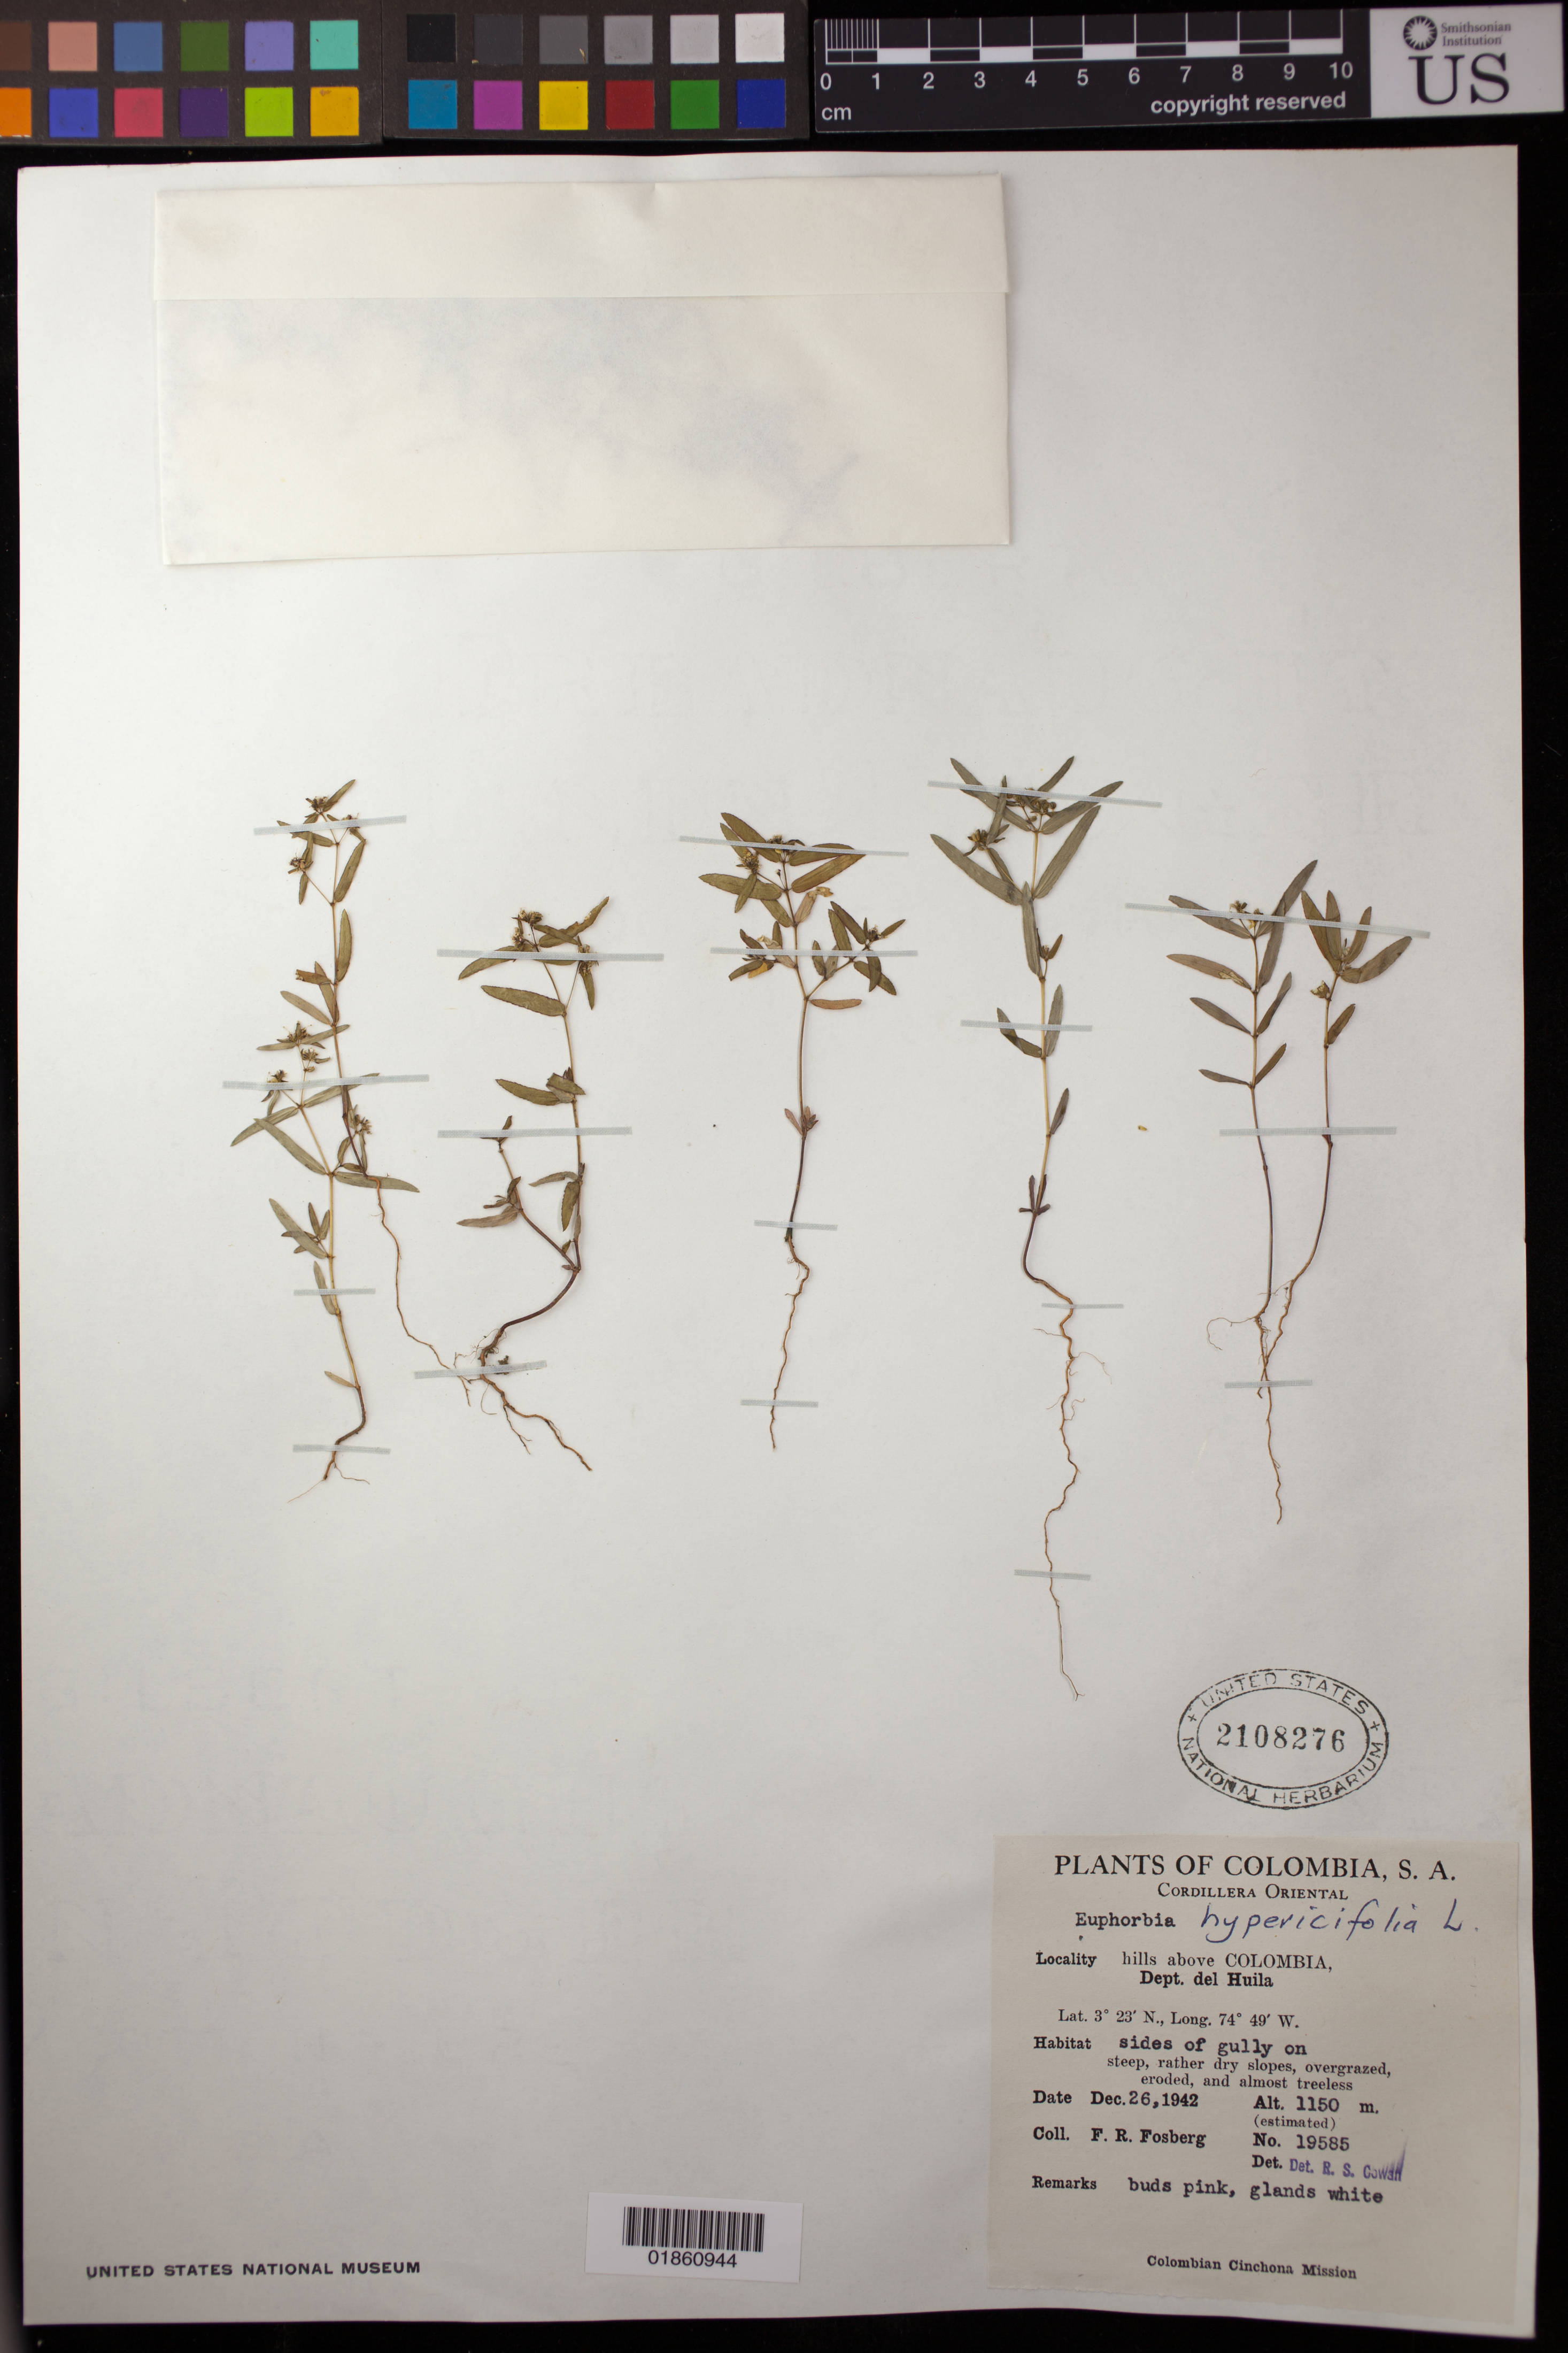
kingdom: Plantae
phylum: Tracheophyta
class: Magnoliopsida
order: Malpighiales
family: Euphorbiaceae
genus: Euphorbia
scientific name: Euphorbia hypericifolia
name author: L.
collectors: F. R. Fosberg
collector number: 19585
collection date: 1942-12-26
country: Colombia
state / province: Huila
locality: Cordillera Oriental, hills above Colombia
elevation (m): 1150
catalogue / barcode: US 2108276